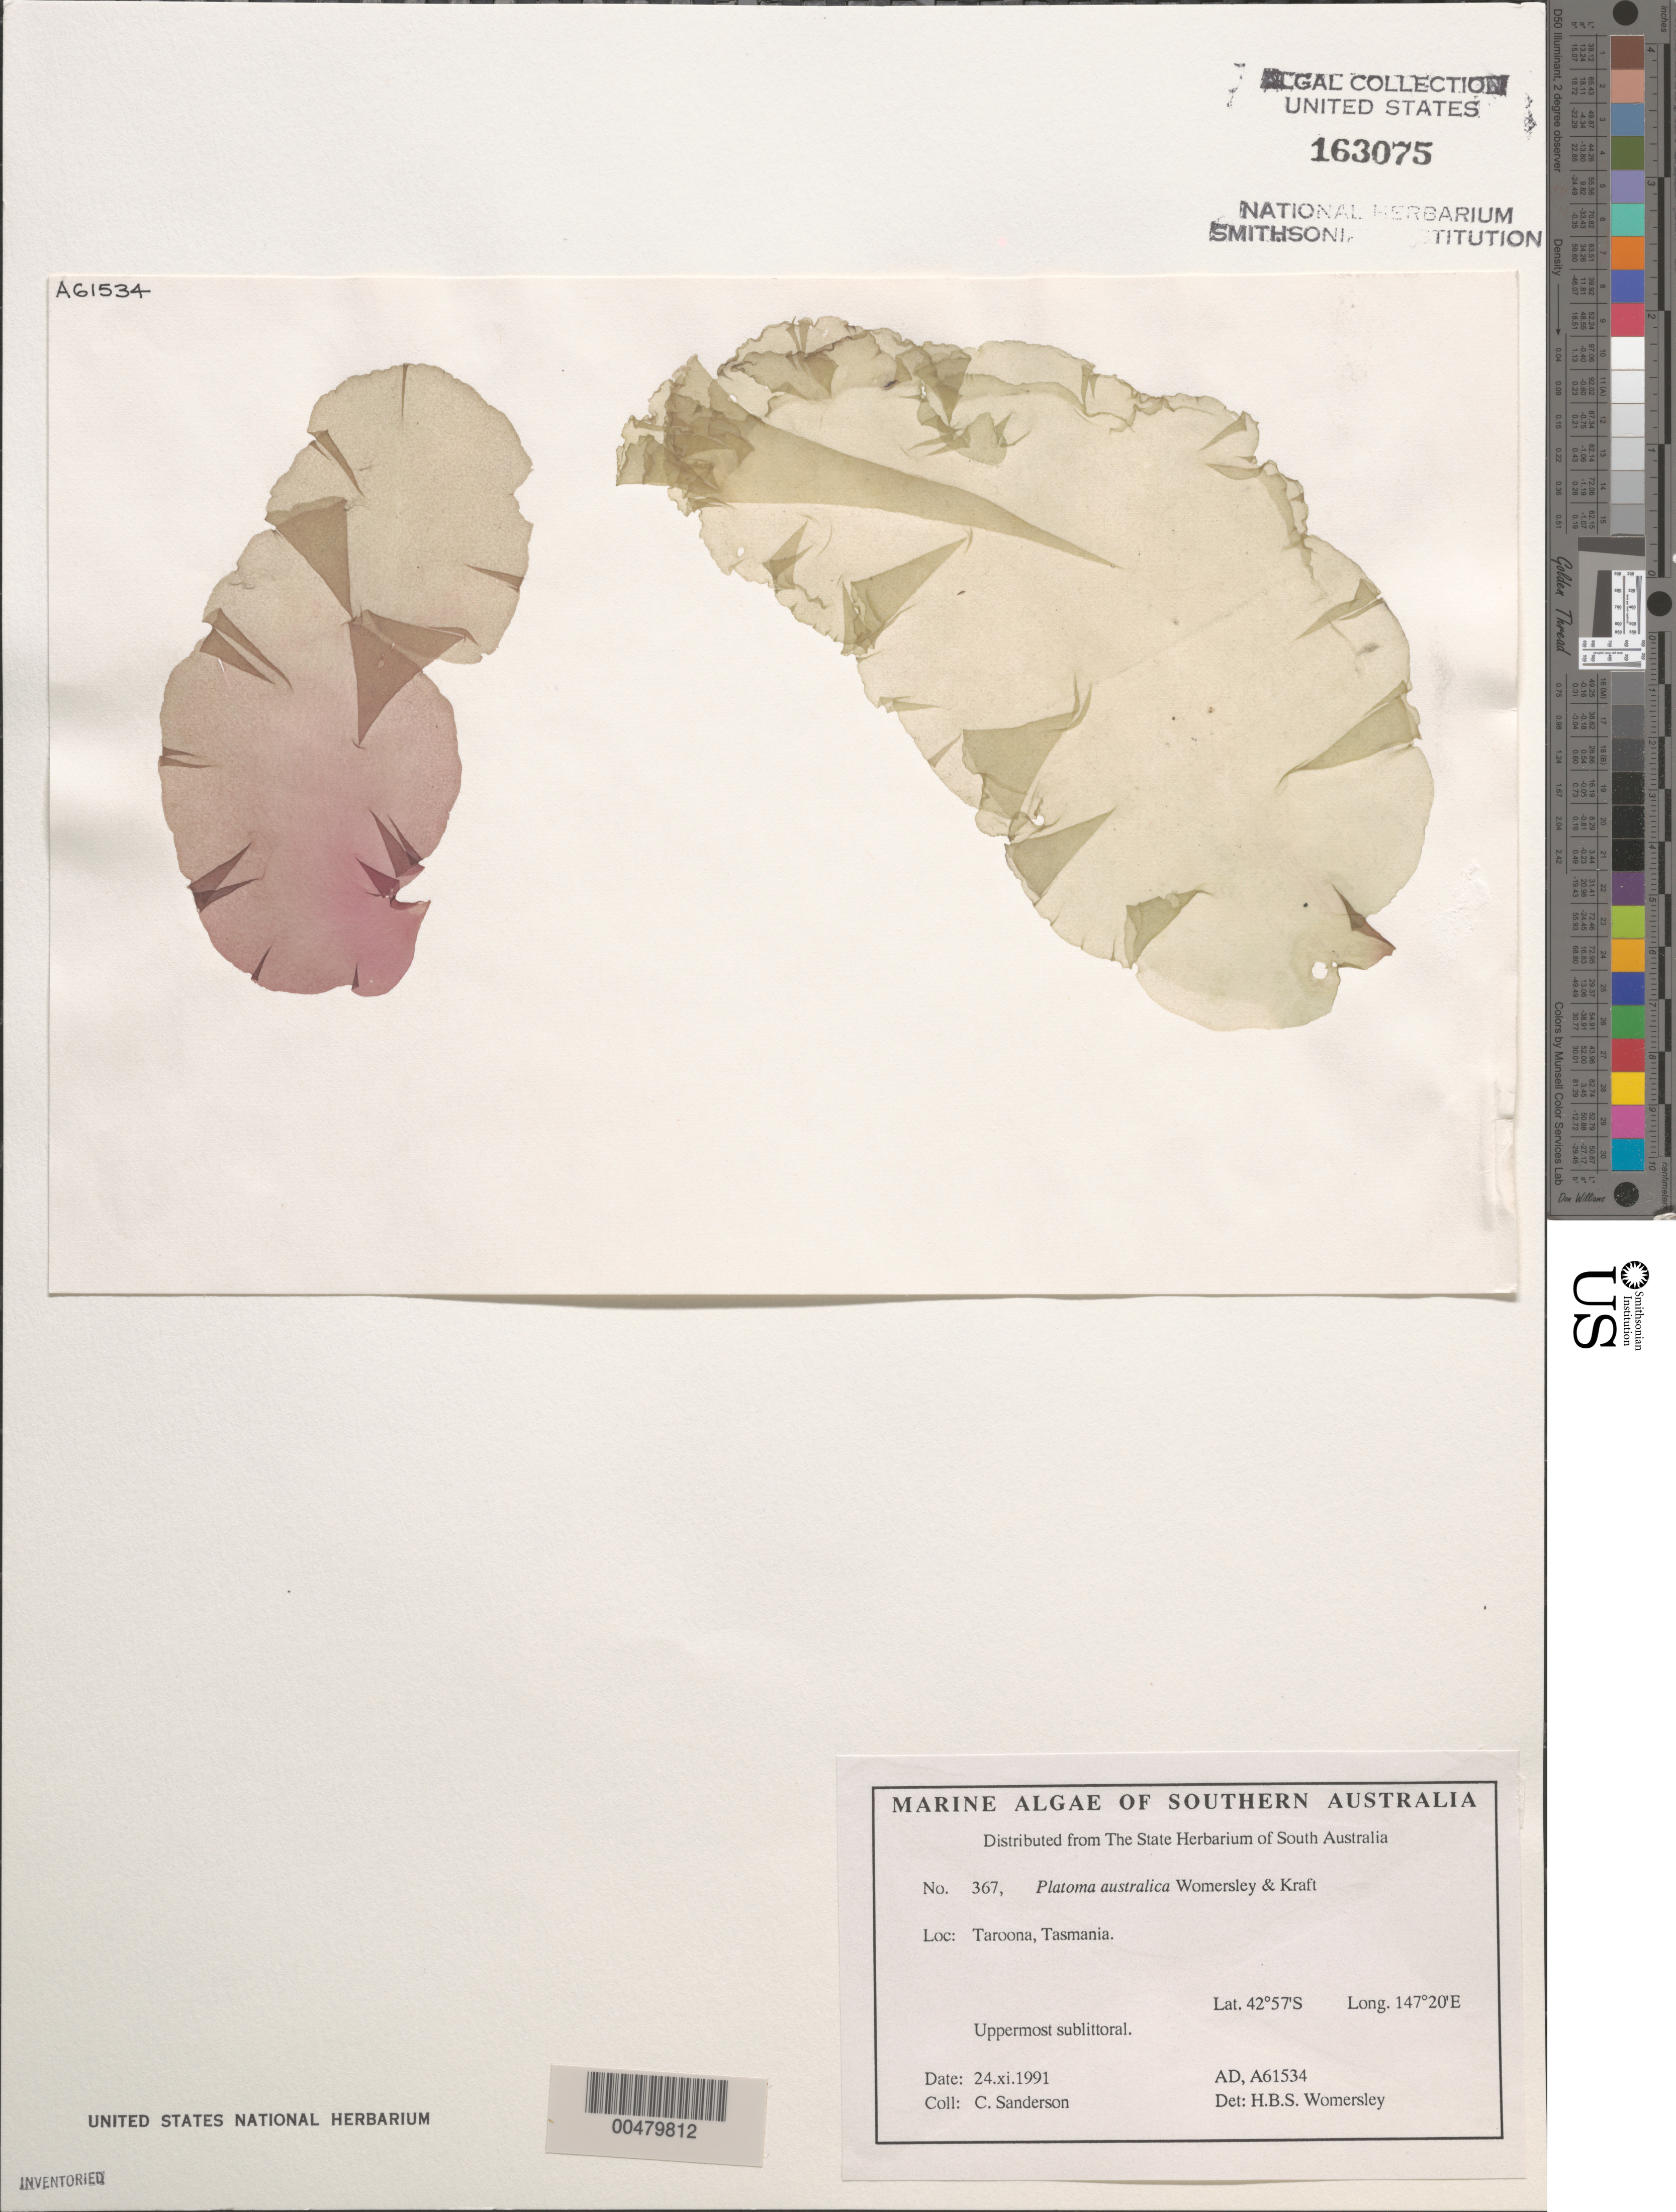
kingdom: Plantae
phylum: Rhodophyta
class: Florideophyceae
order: Nemastomatales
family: Schizymeniaceae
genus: Wetherbeella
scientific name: Wetherbeella australica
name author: (Womersley & Kraft) Saunders & Kraft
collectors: C. Sanderson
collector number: AD A61534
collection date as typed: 24 Nov 1991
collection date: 1991-11-24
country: Australia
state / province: Tasmania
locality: Taroona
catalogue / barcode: US 163075